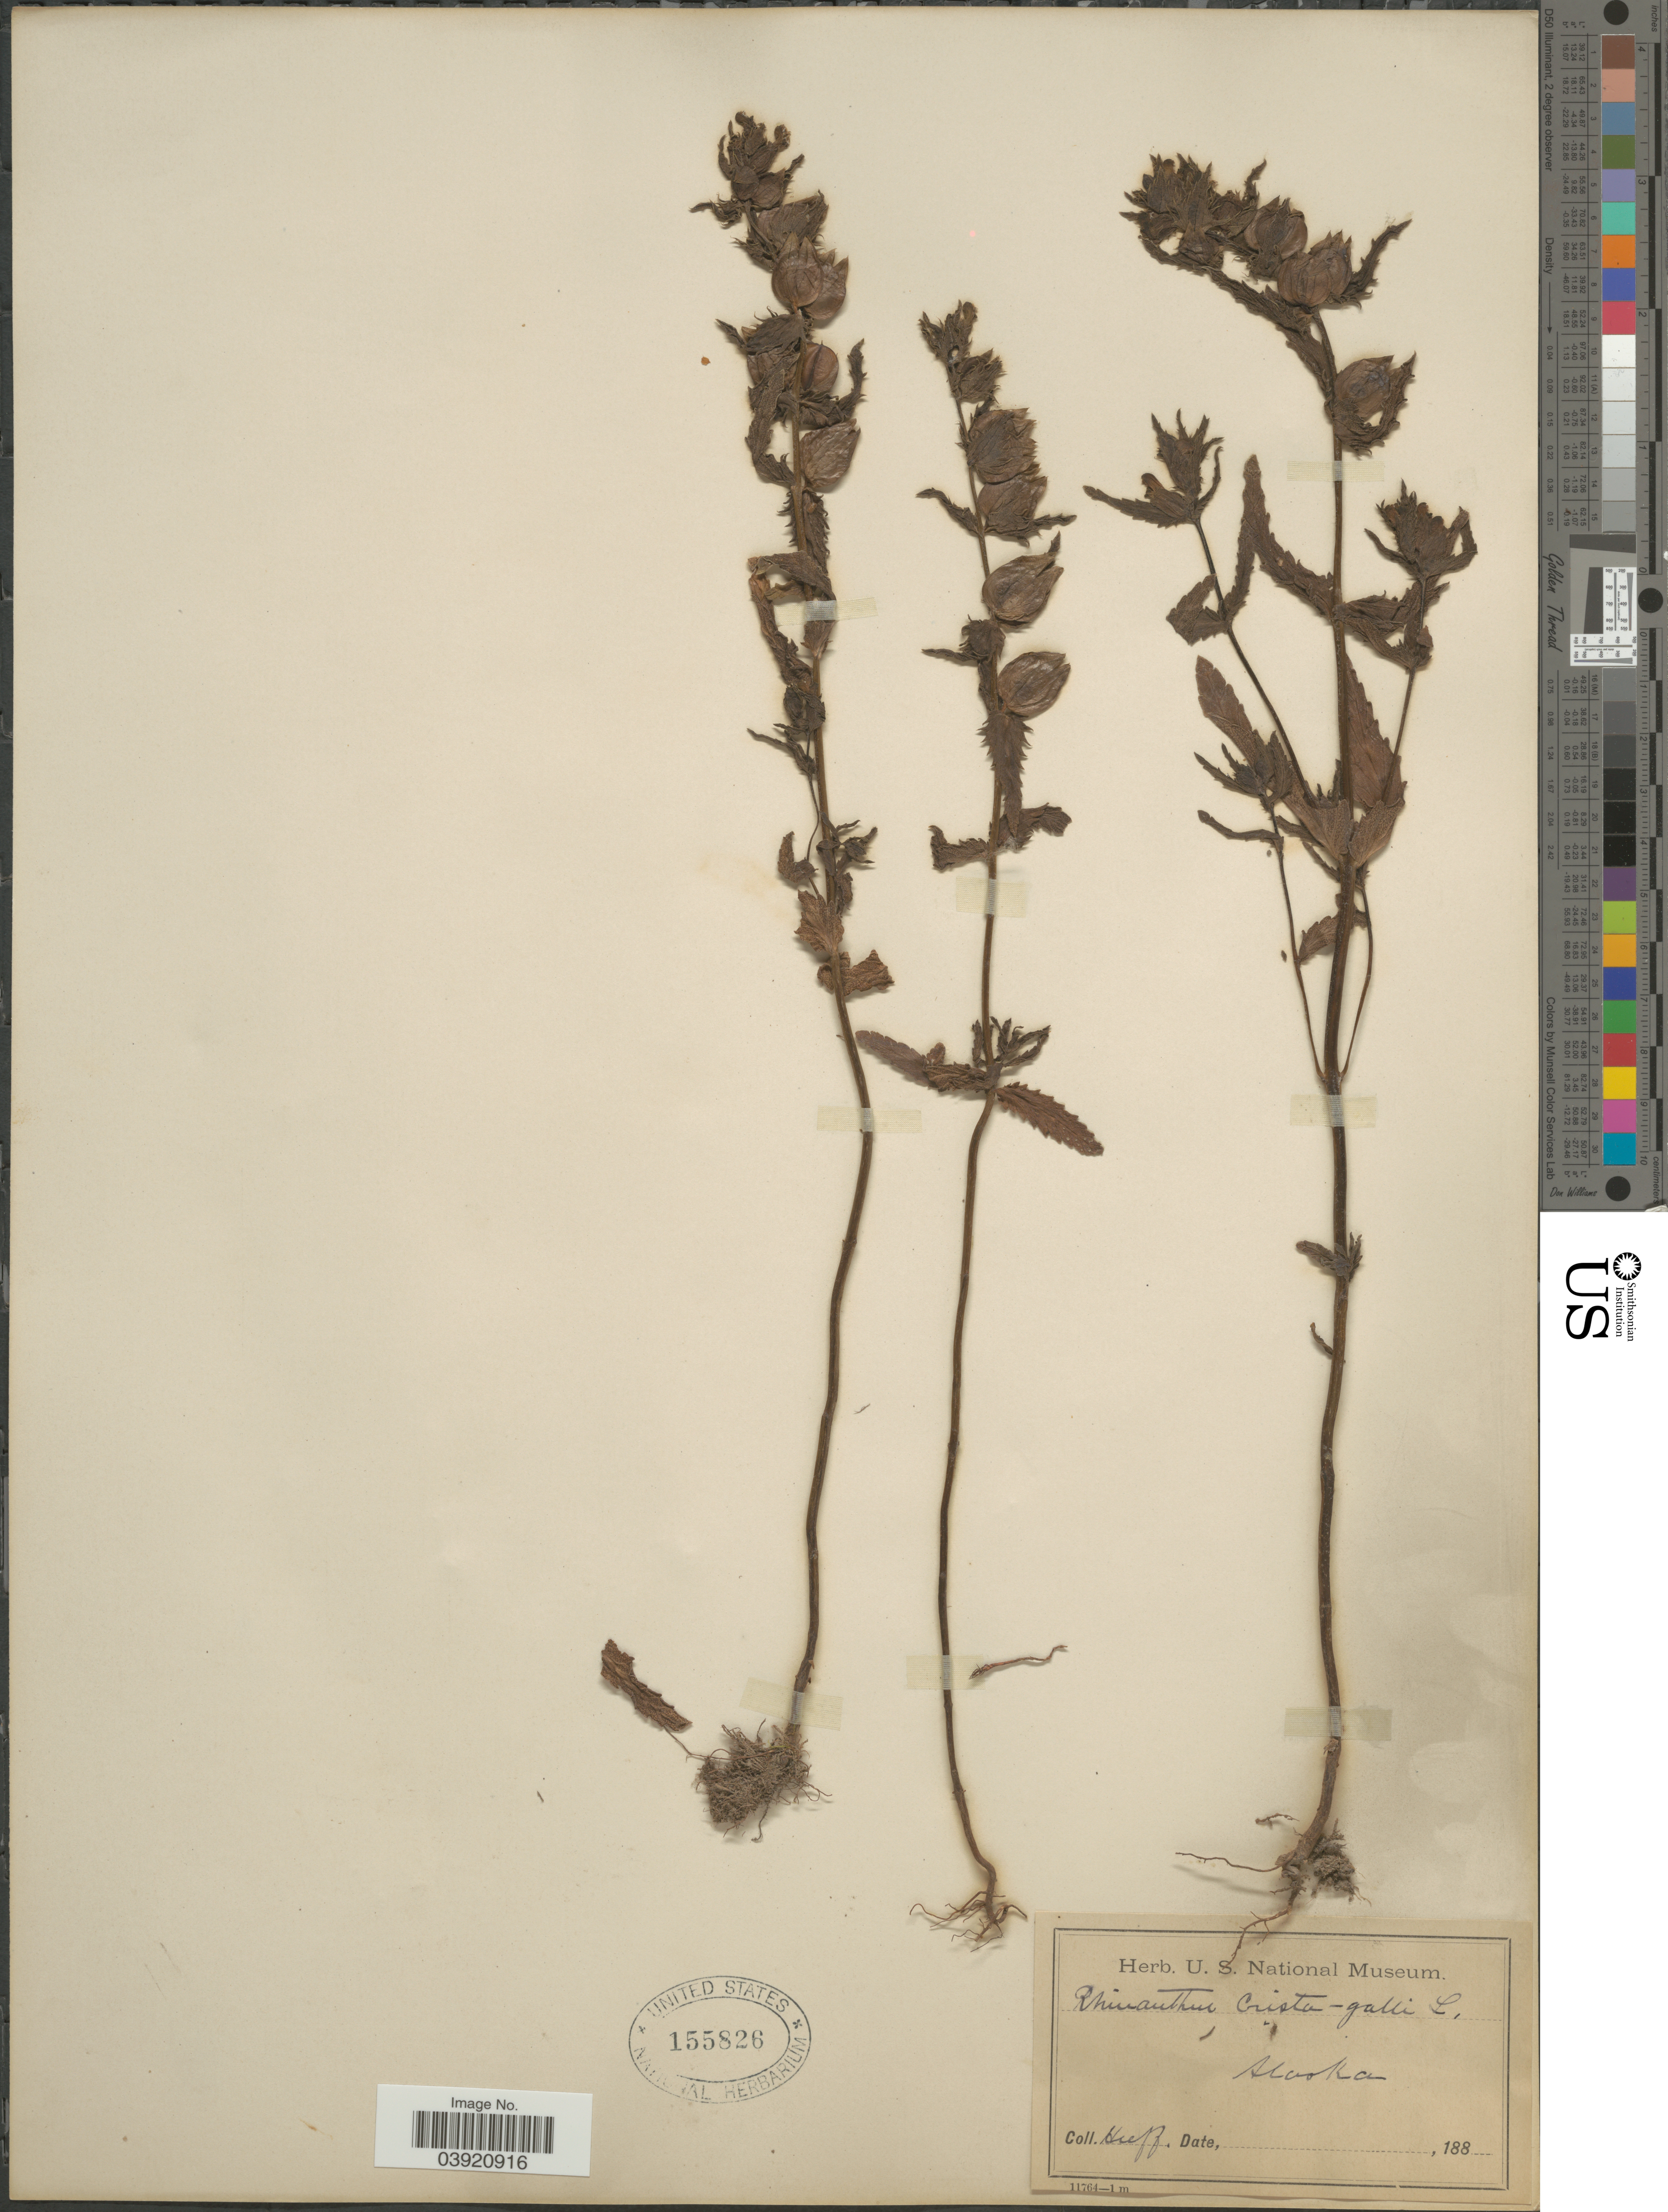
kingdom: Plantae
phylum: Tracheophyta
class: Magnoliopsida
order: Lamiales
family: Orobanchaceae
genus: Rhinanthus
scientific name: Rhinanthus minor subsp. groenlandicus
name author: (Chabert) Neum.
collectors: -. Huff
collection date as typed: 188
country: United States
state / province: Alaska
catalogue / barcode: US 155826